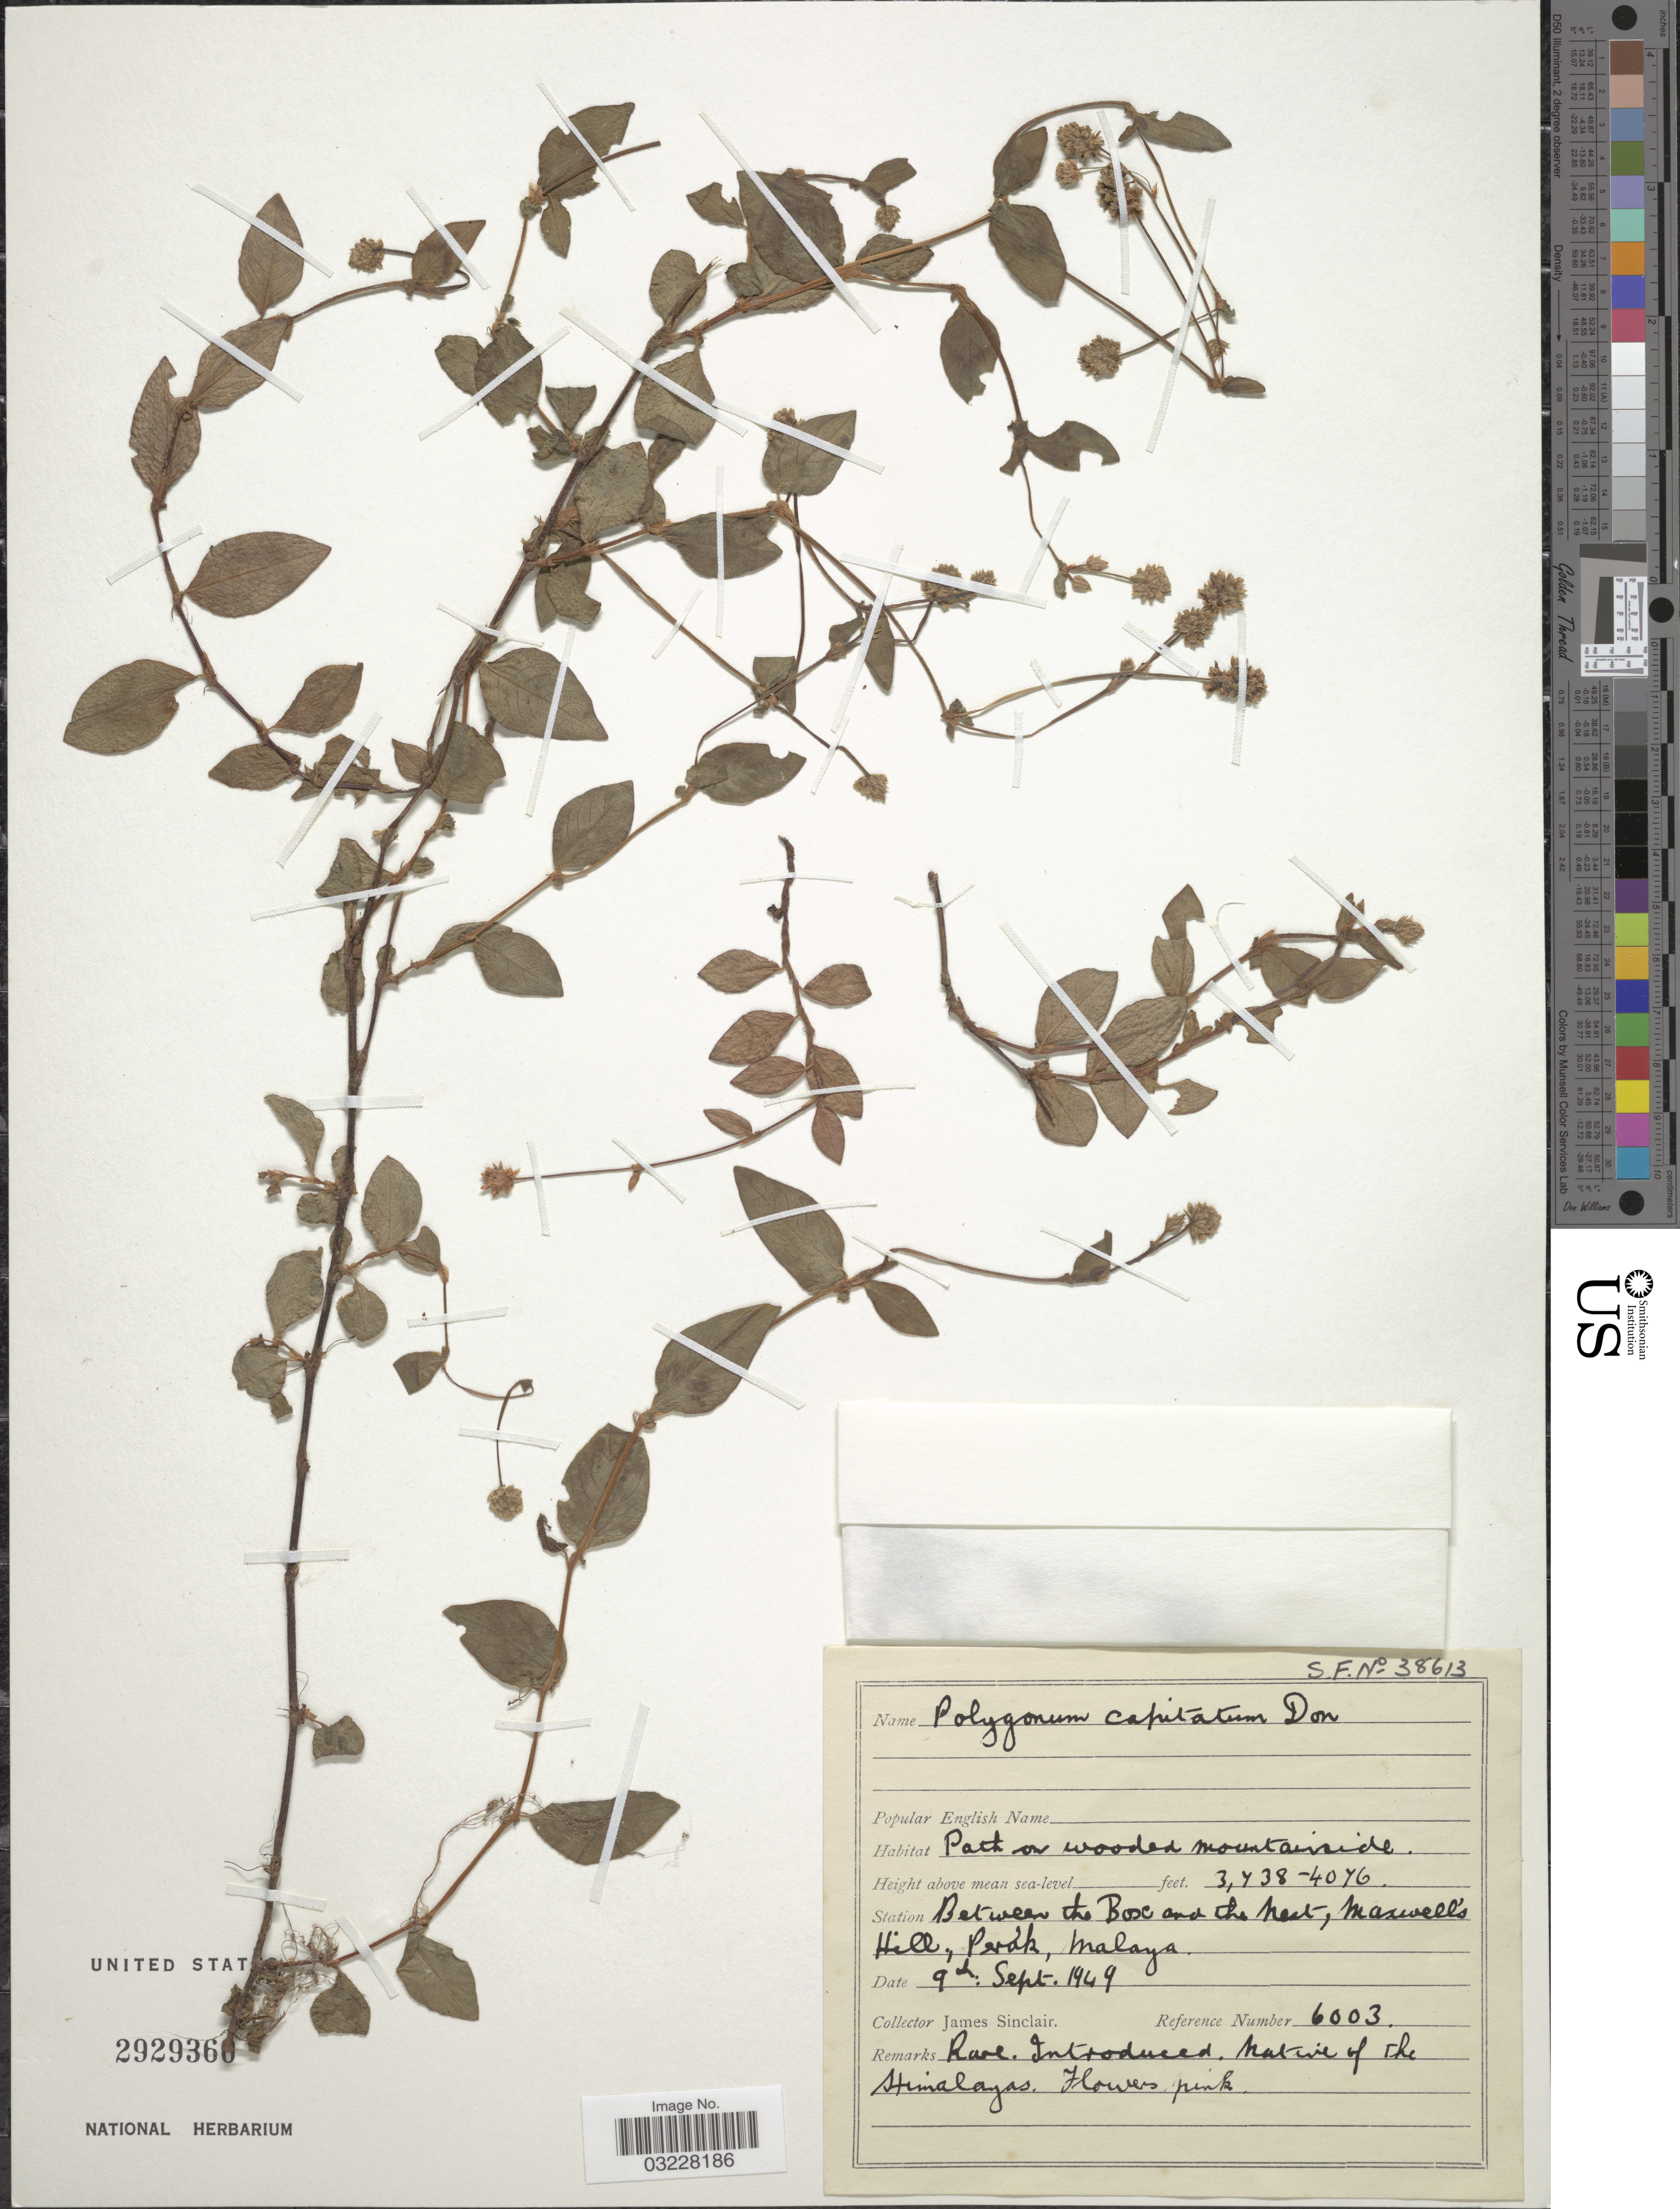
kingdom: Plantae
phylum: Tracheophyta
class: Magnoliopsida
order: Caryophyllales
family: Polygonaceae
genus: Polygonum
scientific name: Polygonum capitatum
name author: Buch.-Ham. ex D. Don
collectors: J. Sinclair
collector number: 6003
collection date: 1949-09-09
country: Malaysia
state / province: Perak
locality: Station between the Box and the Nest, Maxwell's Hill, Malaya.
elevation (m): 1048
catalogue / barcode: US 2929360